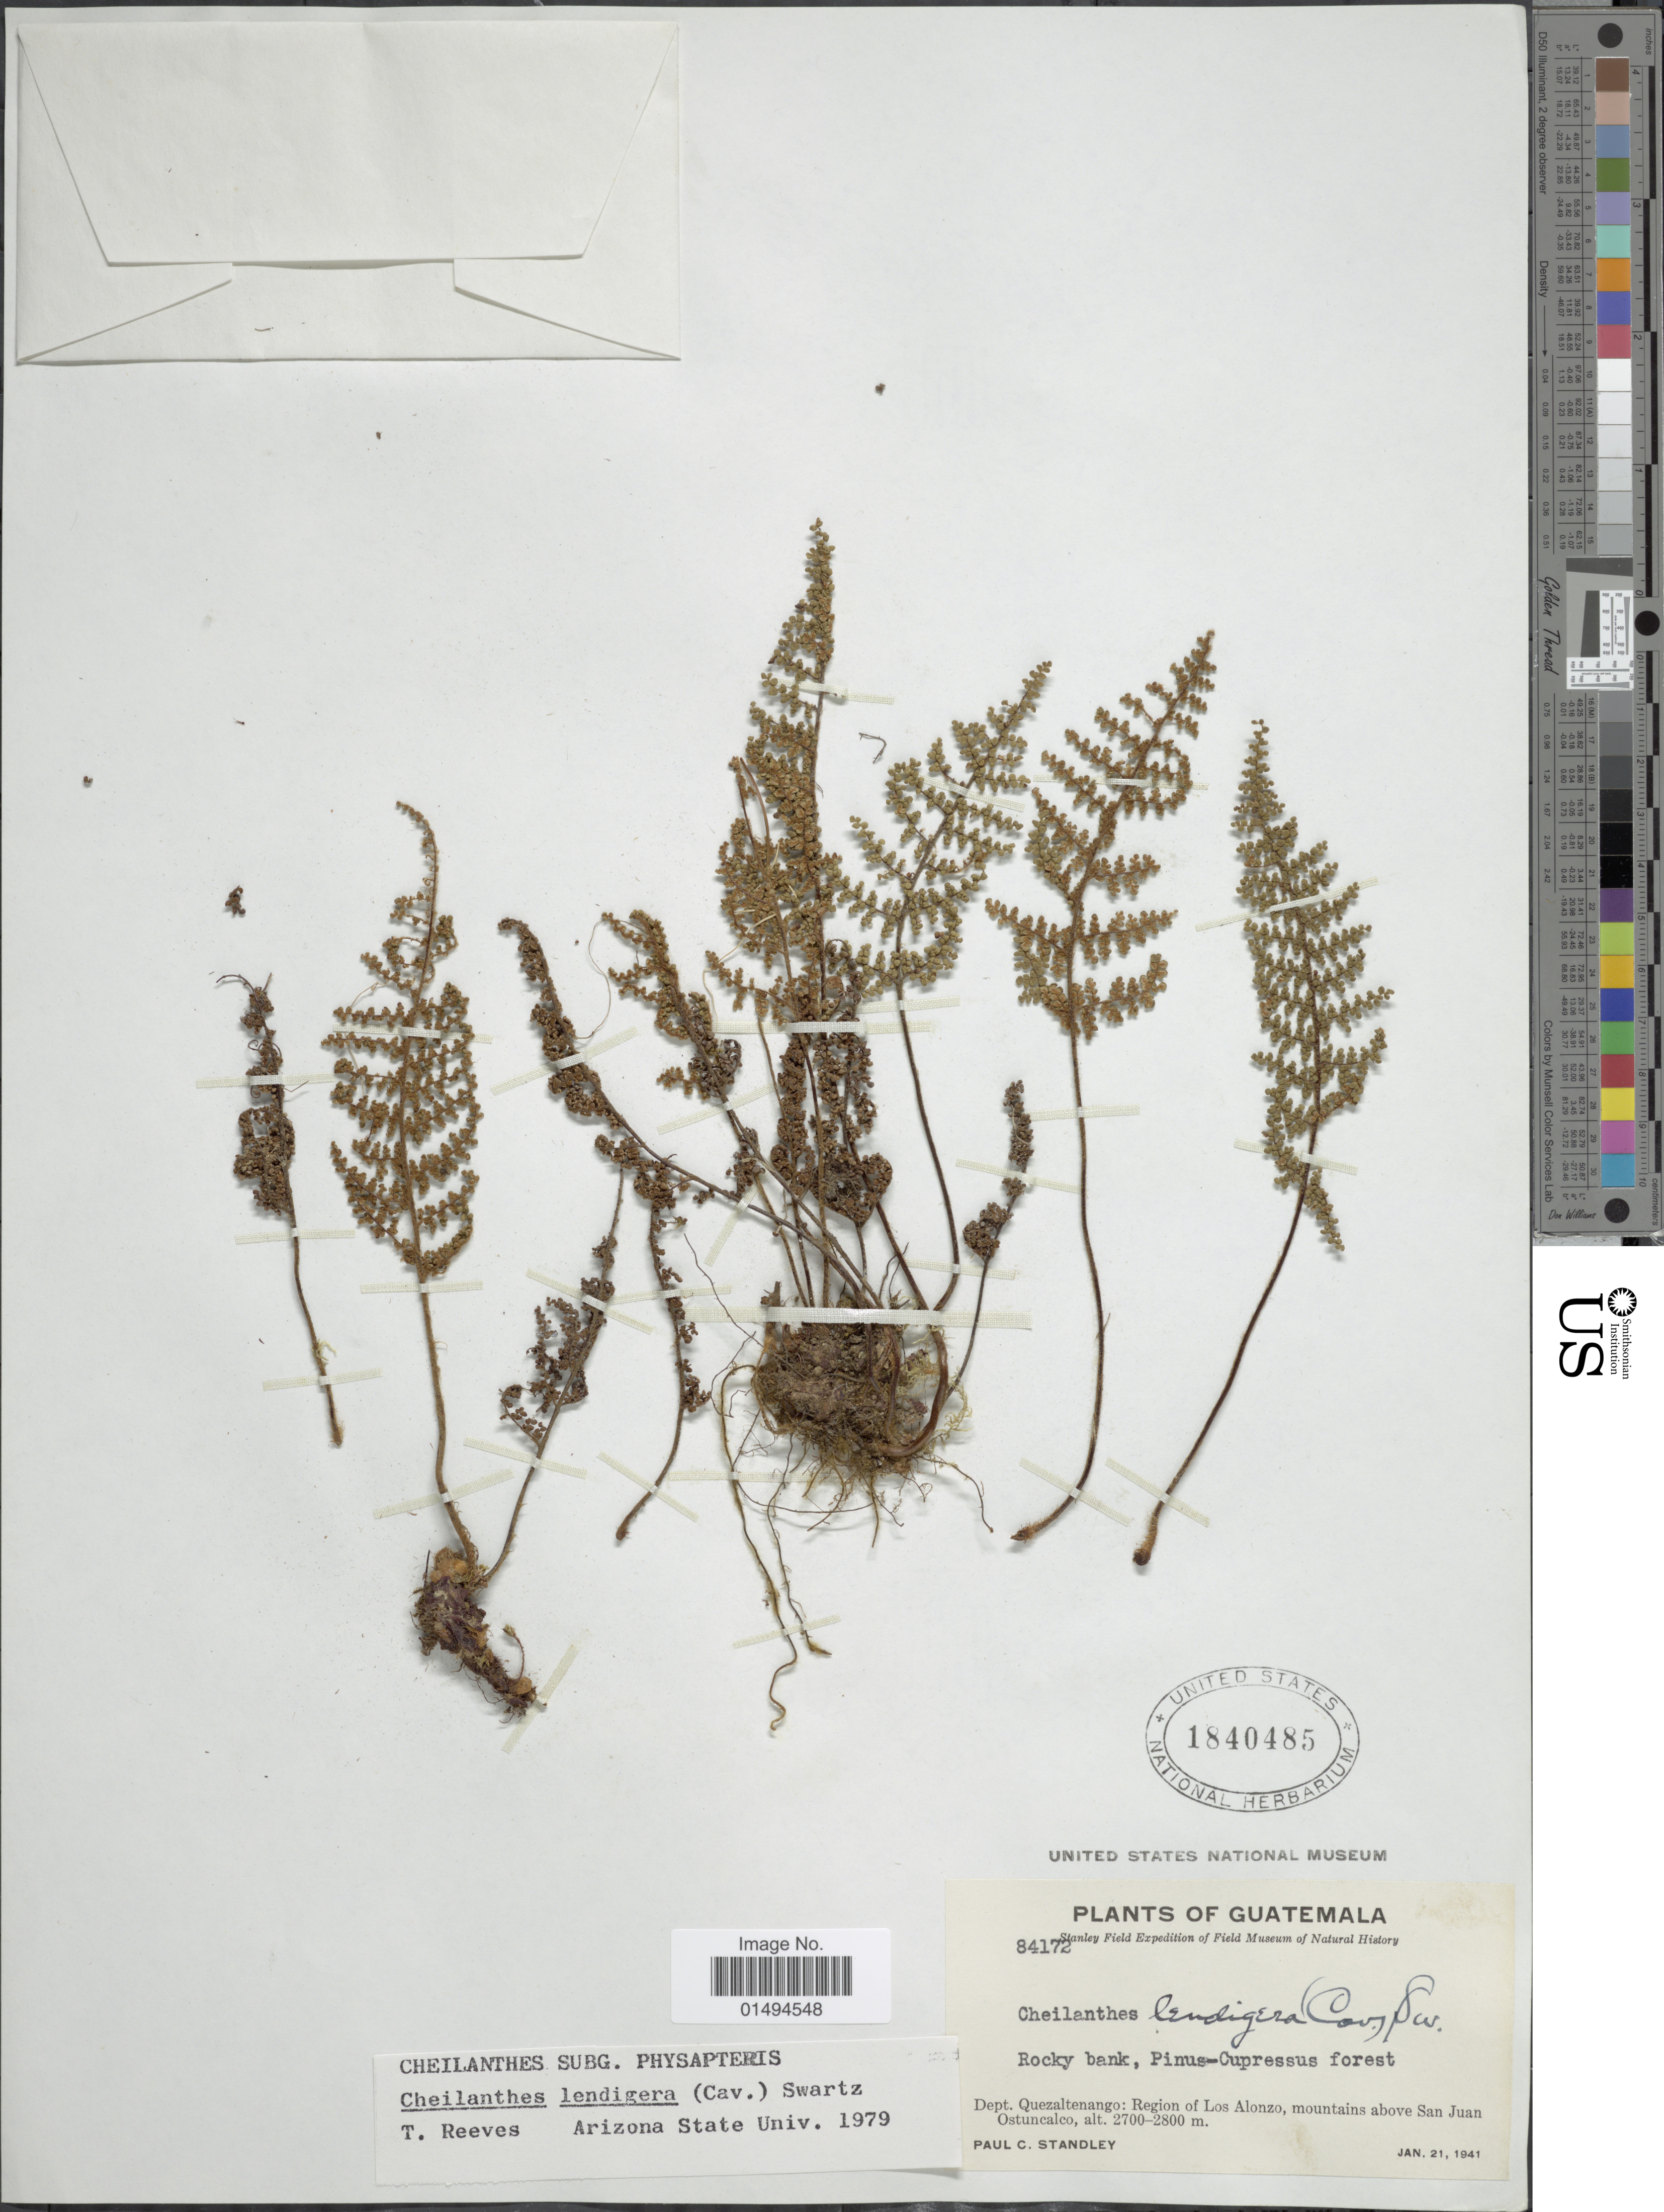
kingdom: Plantae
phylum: Tracheophyta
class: Polypodiopsida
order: Polypodiales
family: Pteridaceae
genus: Myriopteris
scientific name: Myriopteris lendigera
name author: (Cav.) J. Sm.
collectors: P. C. Standley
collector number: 84172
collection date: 1941-01-21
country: Guatemala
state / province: Quetzaltenango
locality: Region of Los Alonzo, mountains above San Juan Ostuncalco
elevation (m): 2700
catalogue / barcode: US 1840485